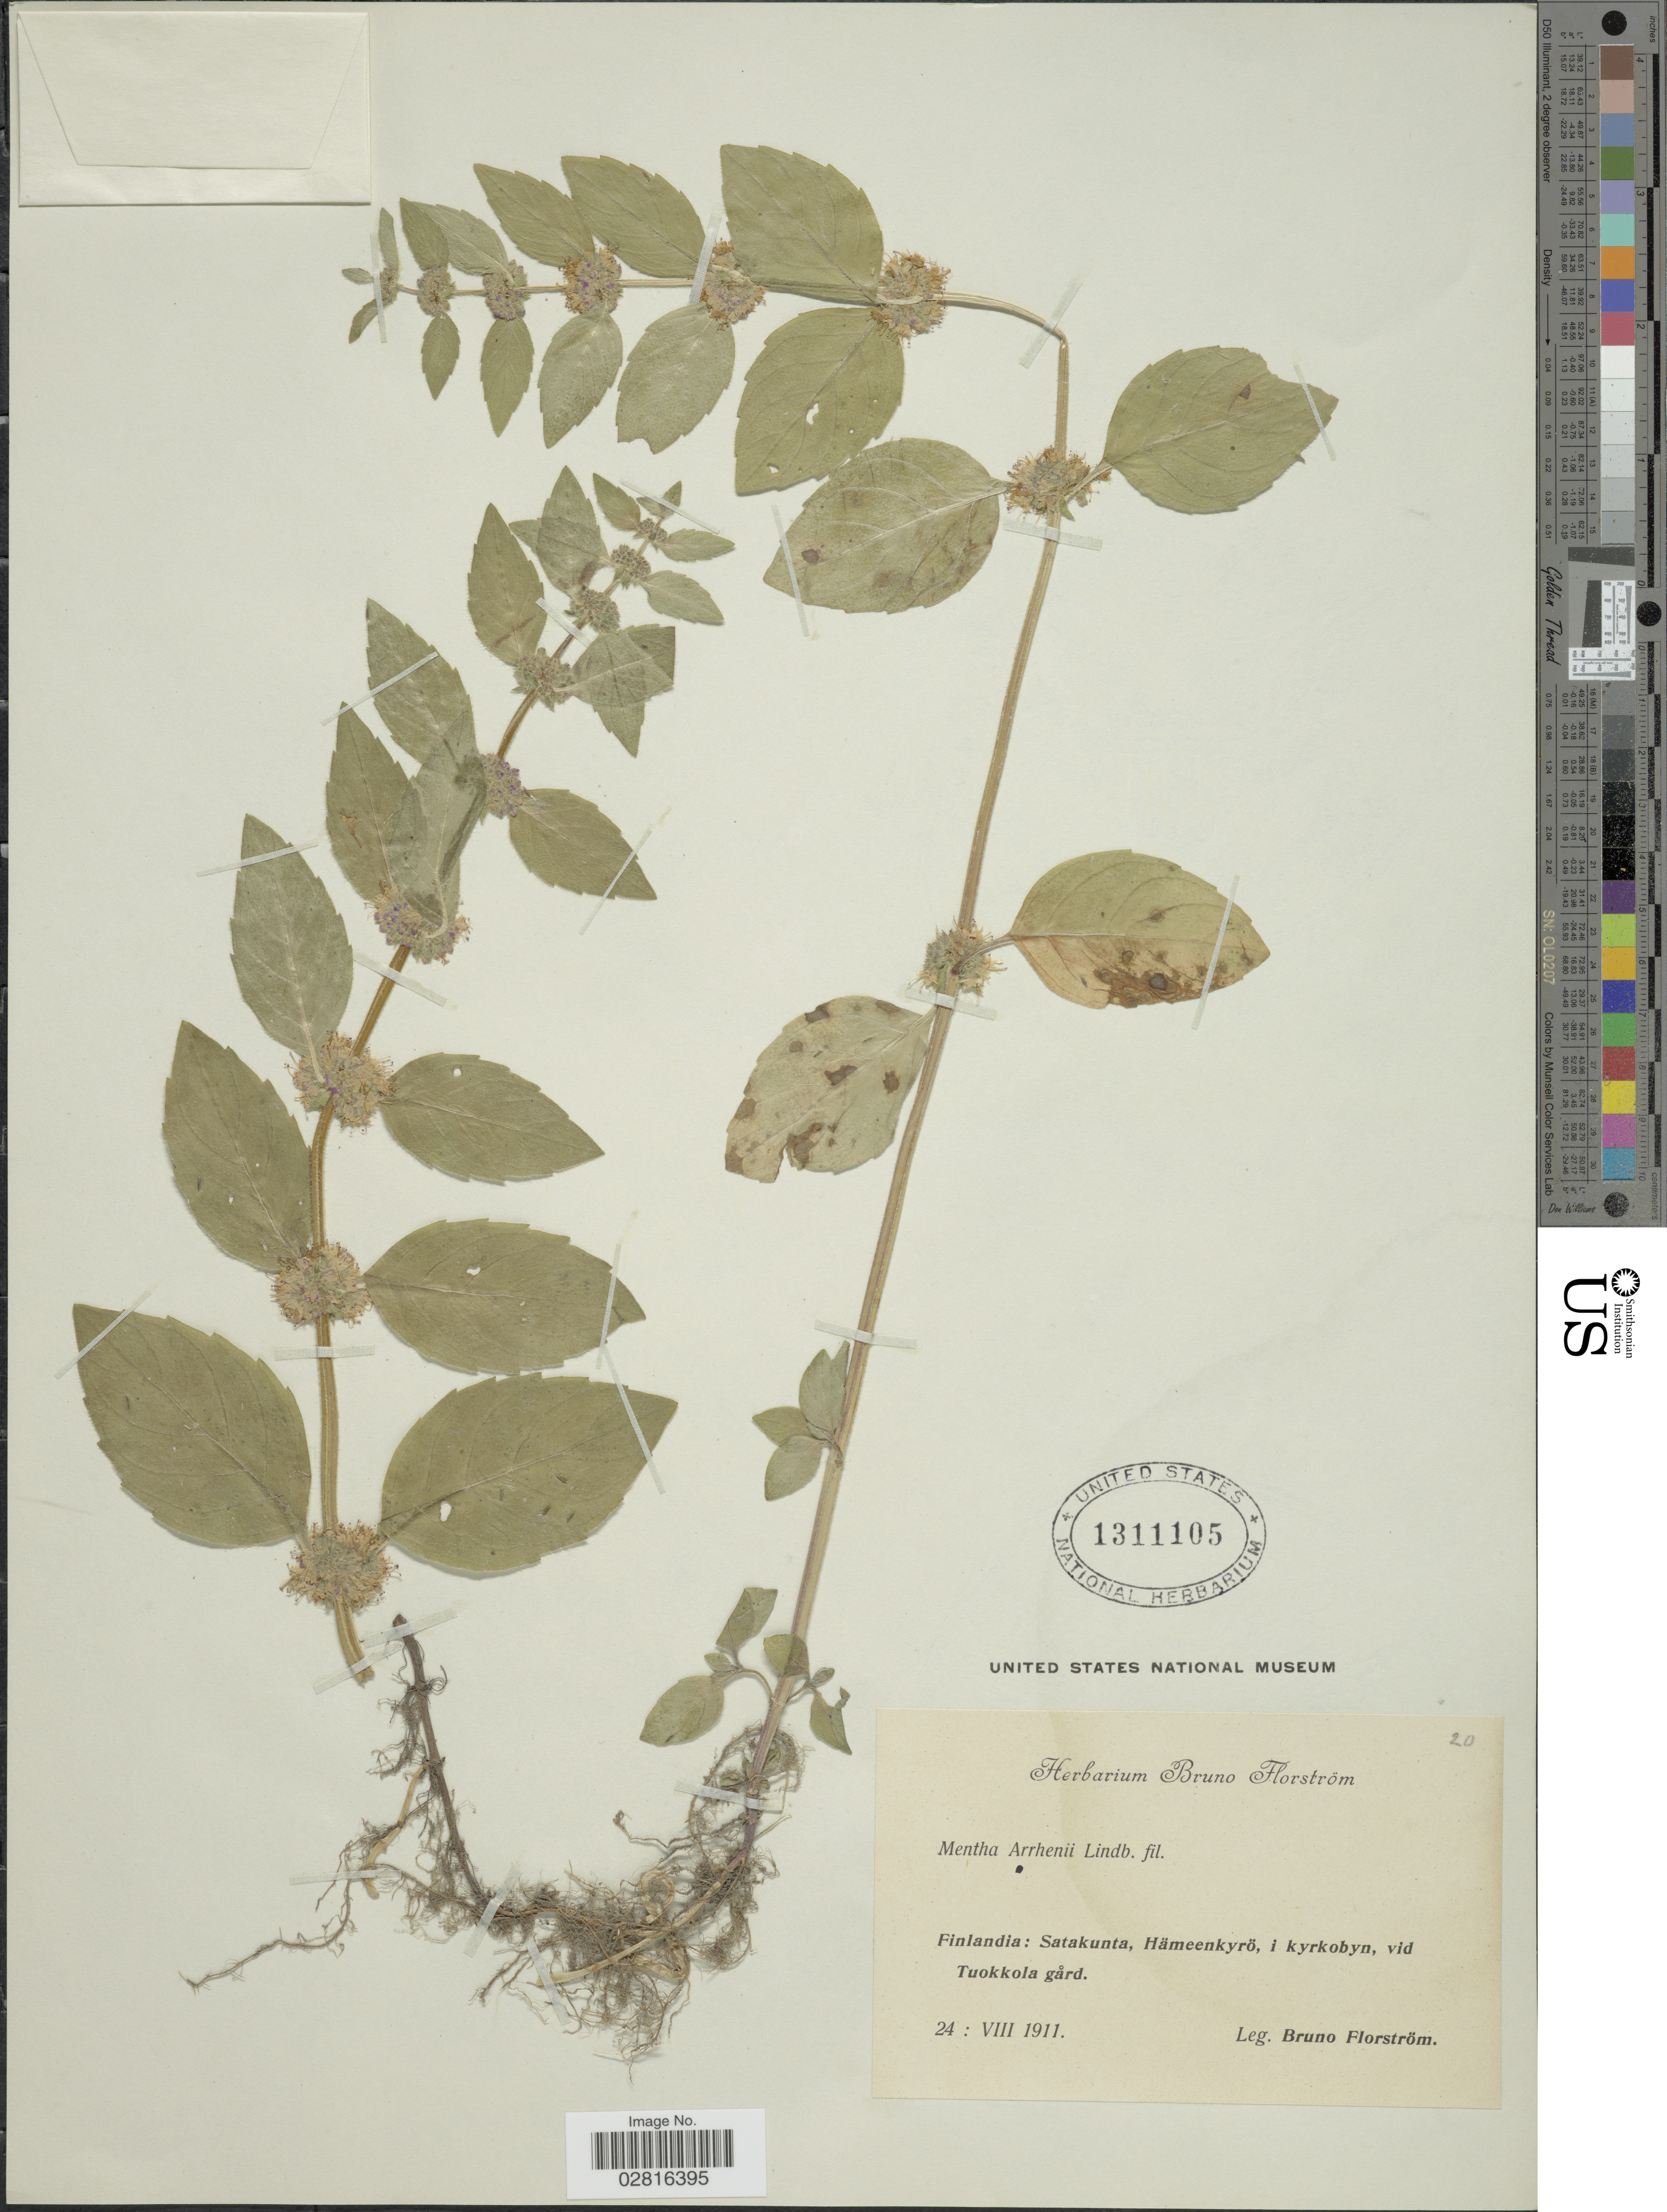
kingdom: Plantae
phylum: Tracheophyta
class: Magnoliopsida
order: Lamiales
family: Lamiaceae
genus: Mentha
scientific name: Mentha x gentilis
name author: L.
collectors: B. Florström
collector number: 20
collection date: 1911-08-24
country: Finland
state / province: Satakunta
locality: Hämeenkyrö, i kyrkobyn, vid Tuokkola gård.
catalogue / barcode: US 1311105